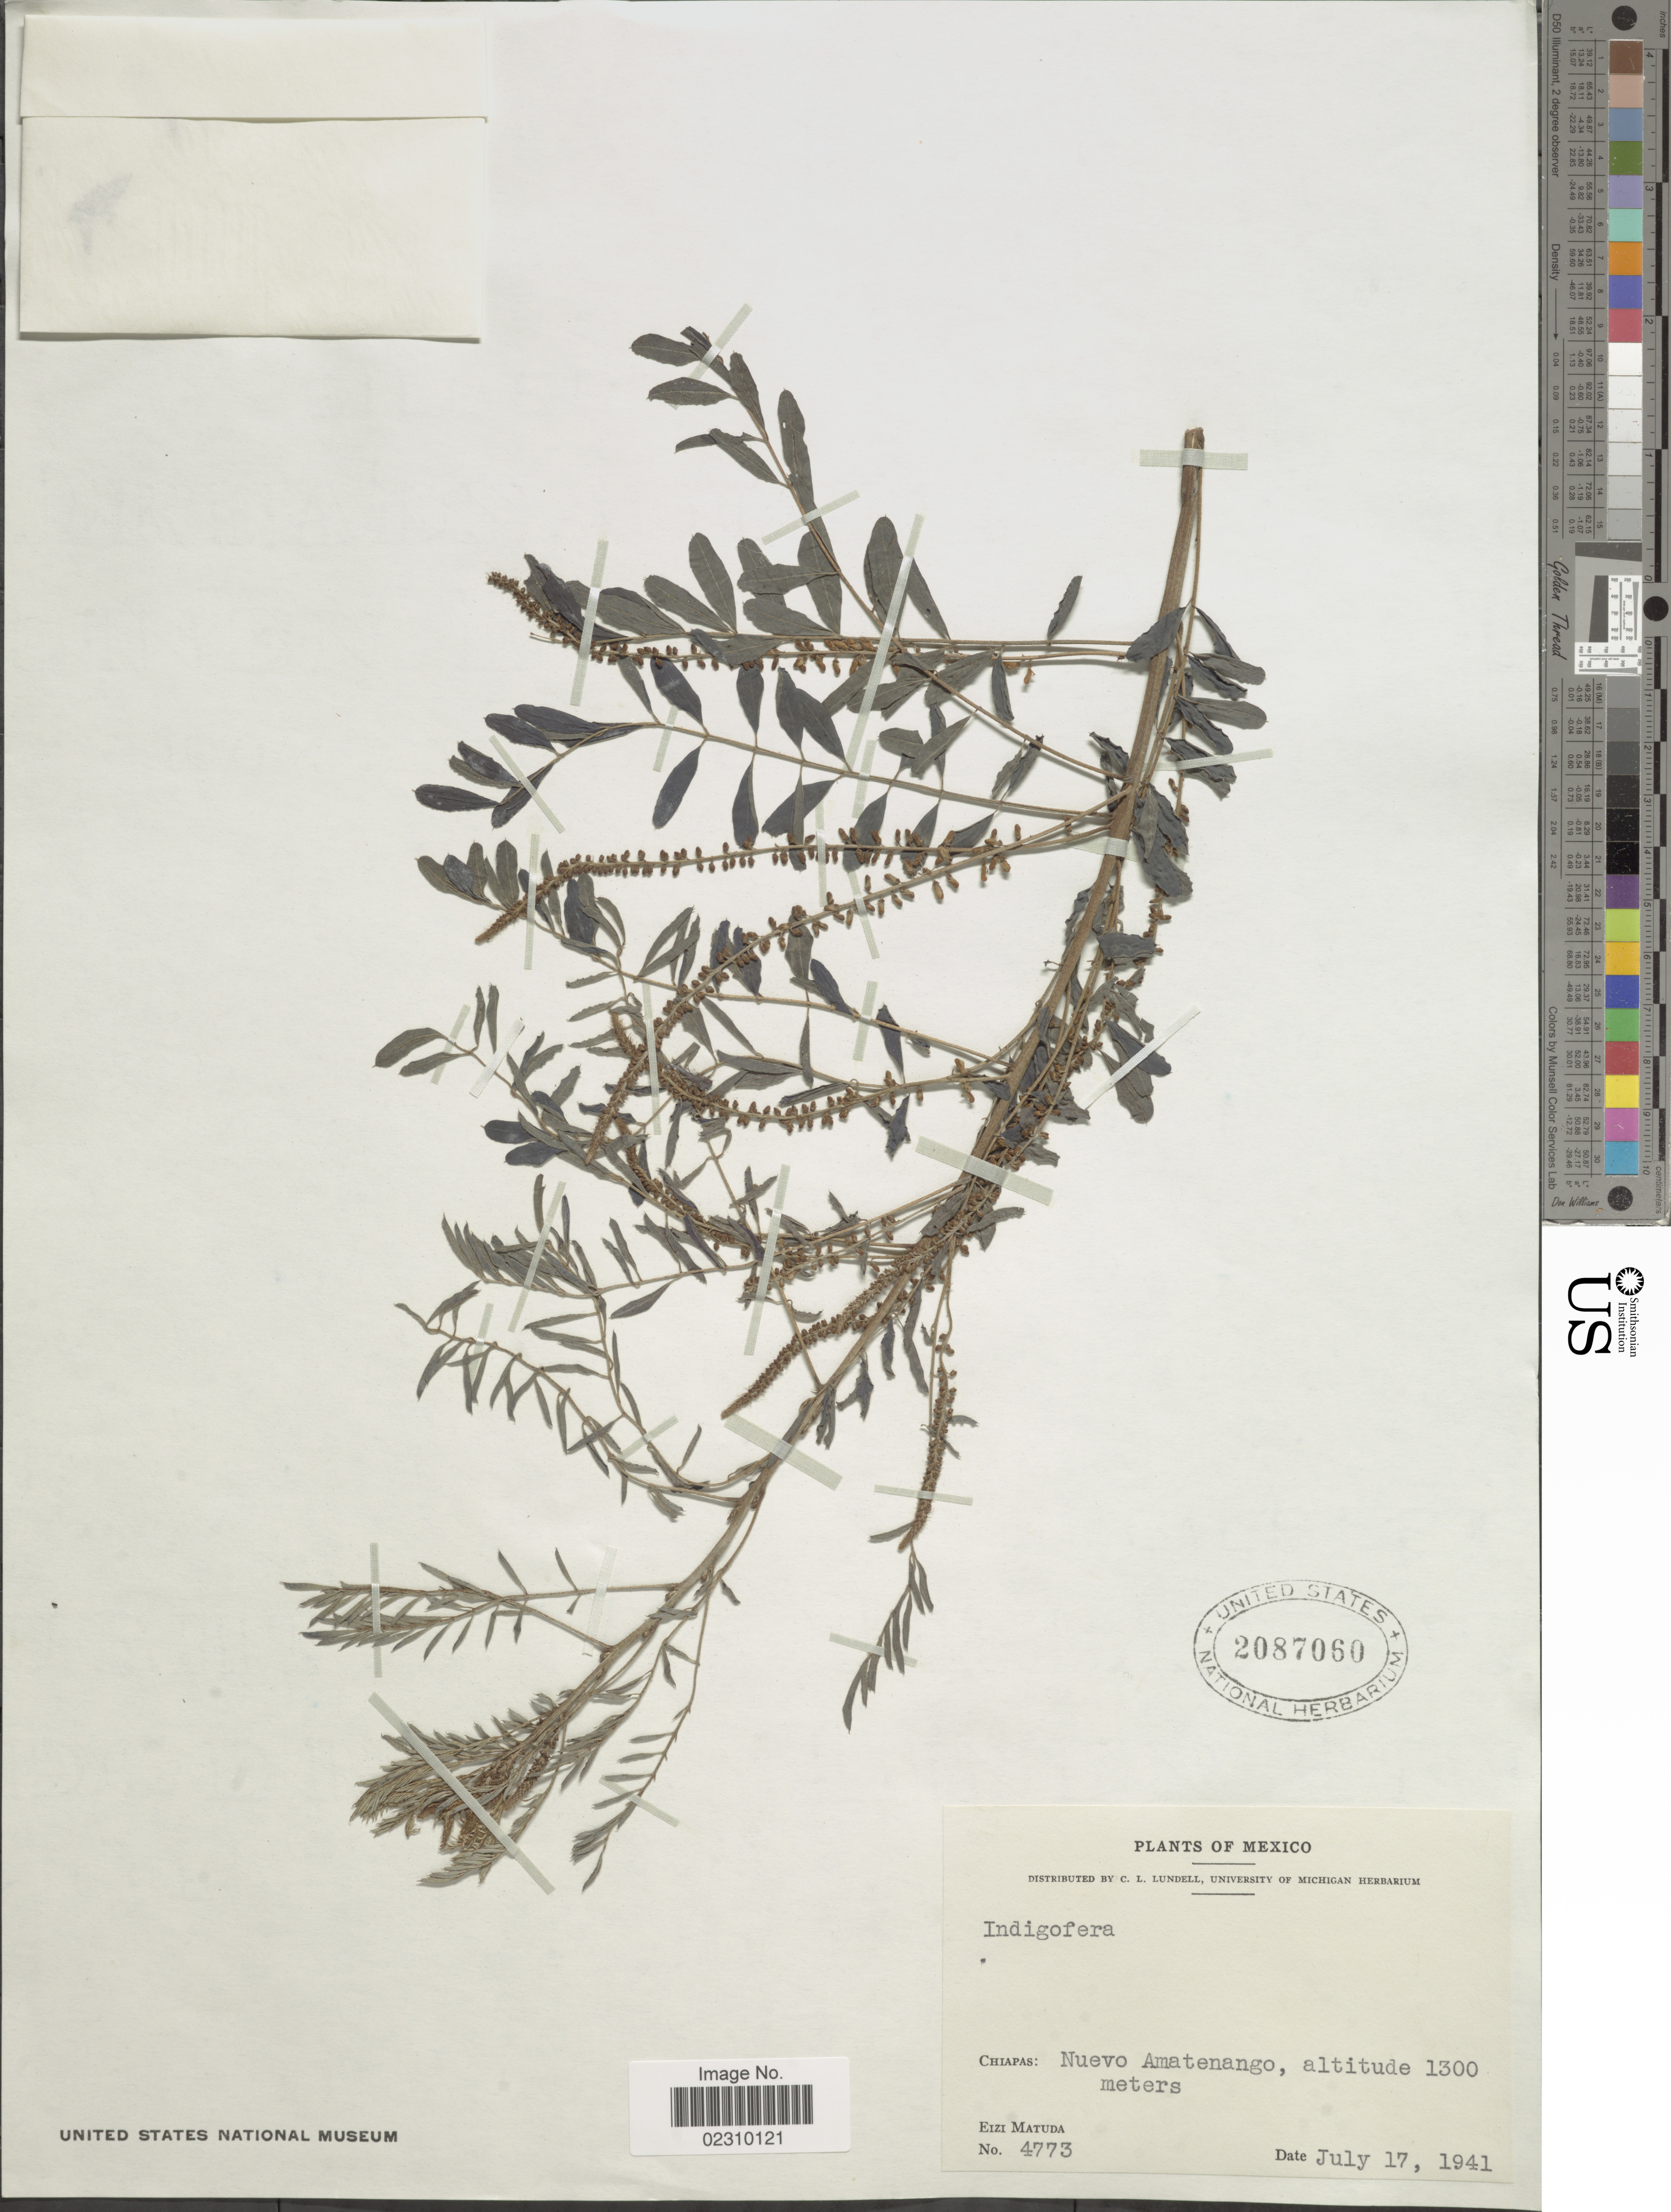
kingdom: Plantae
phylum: Tracheophyta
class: Magnoliopsida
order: Fabales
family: Fabaceae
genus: Indigofera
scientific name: Indigofera sp.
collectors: E. Matuda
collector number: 4773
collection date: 1941-07-17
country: Mexico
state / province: Chiapas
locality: Nuevo Amatenango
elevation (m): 1300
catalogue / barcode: US 2087060